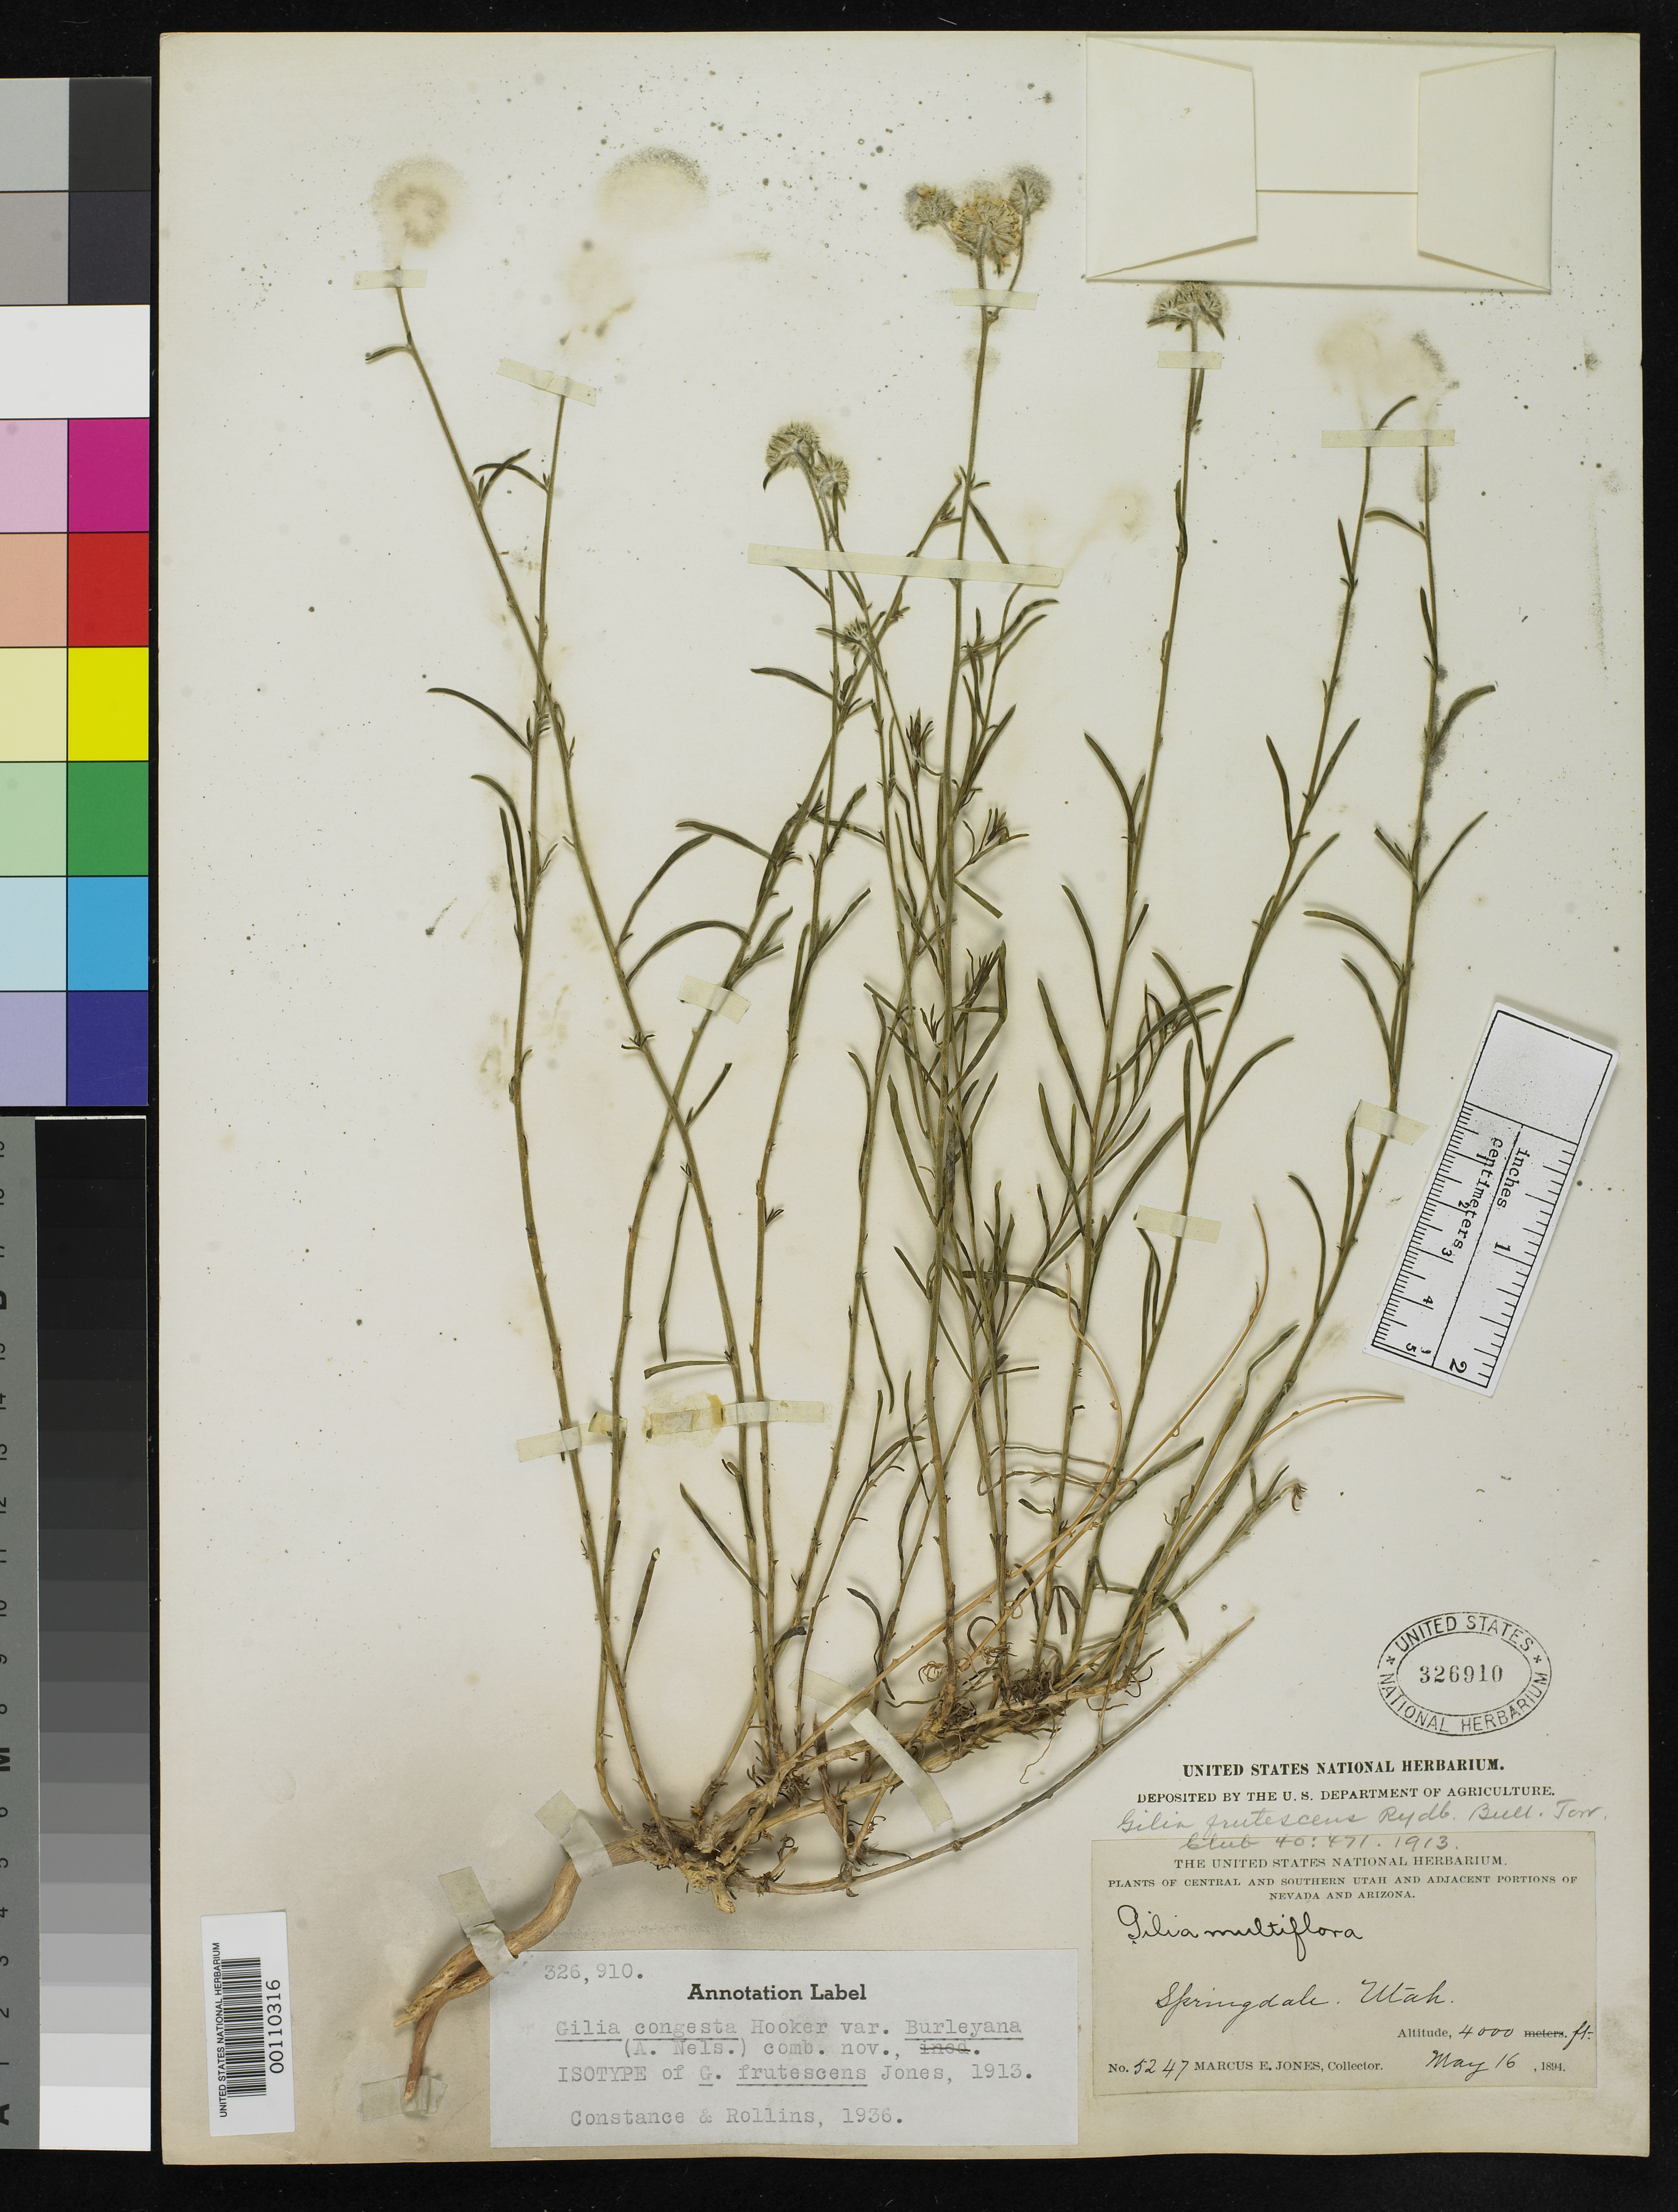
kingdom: Plantae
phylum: Tracheophyta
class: Magnoliopsida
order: Ericales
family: Polemoniaceae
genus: Gilia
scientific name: Gilia frutescens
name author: Rydb.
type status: Isotype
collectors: M. E. Jones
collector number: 5247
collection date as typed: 16 May 1894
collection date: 1894-05-16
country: United States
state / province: Utah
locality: Springdale; alt. 4000 ft.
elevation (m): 1219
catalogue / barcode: US 326910